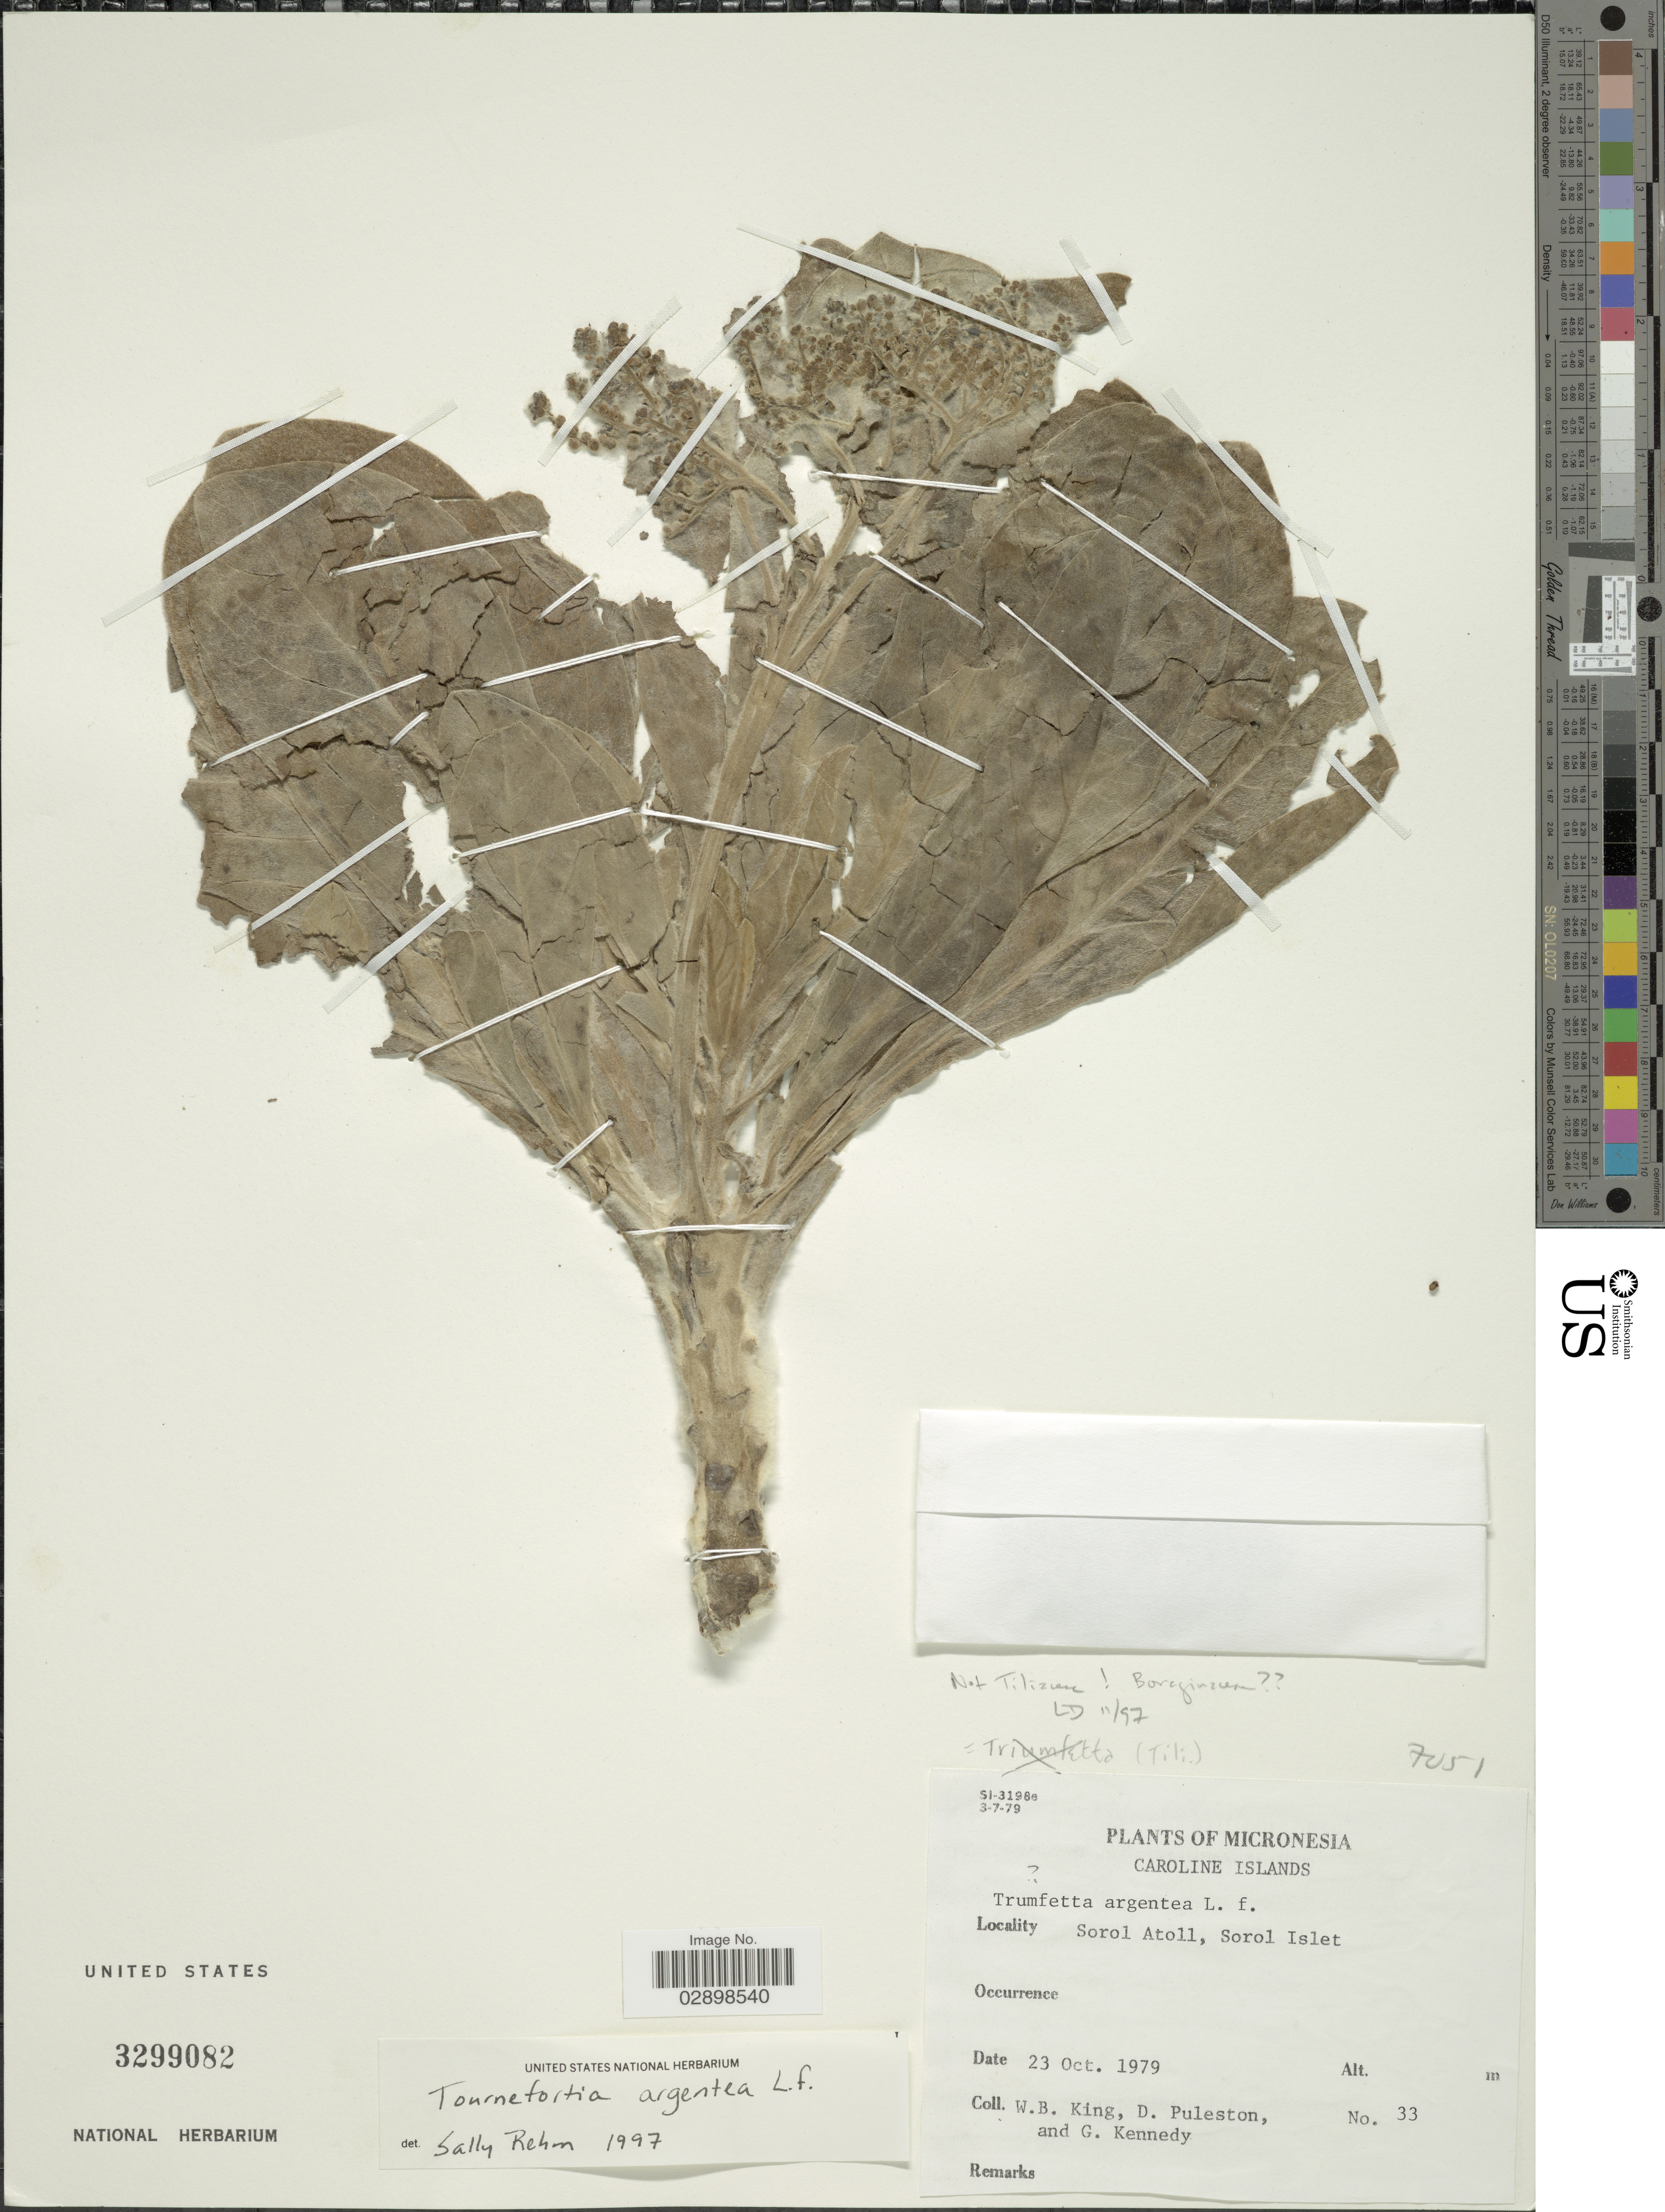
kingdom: Plantae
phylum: Tracheophyta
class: Magnoliopsida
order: Boraginales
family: Heliotropiaceae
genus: Heliotropium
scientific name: Heliotropium arboreum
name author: (Blanco) Mabberley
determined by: Wagner, W. L., (BOT), Smithsonian Institution - National Museum of Natural History (UNITED STATES)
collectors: W. B. King, D. Puleston & G. Kennedy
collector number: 33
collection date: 1979-10-23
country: Micronesia, Federated States of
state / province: Yap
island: Sorol Atoll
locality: Caroline Islands. Sorol Atoll, Sorol Islet.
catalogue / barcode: US 3299082